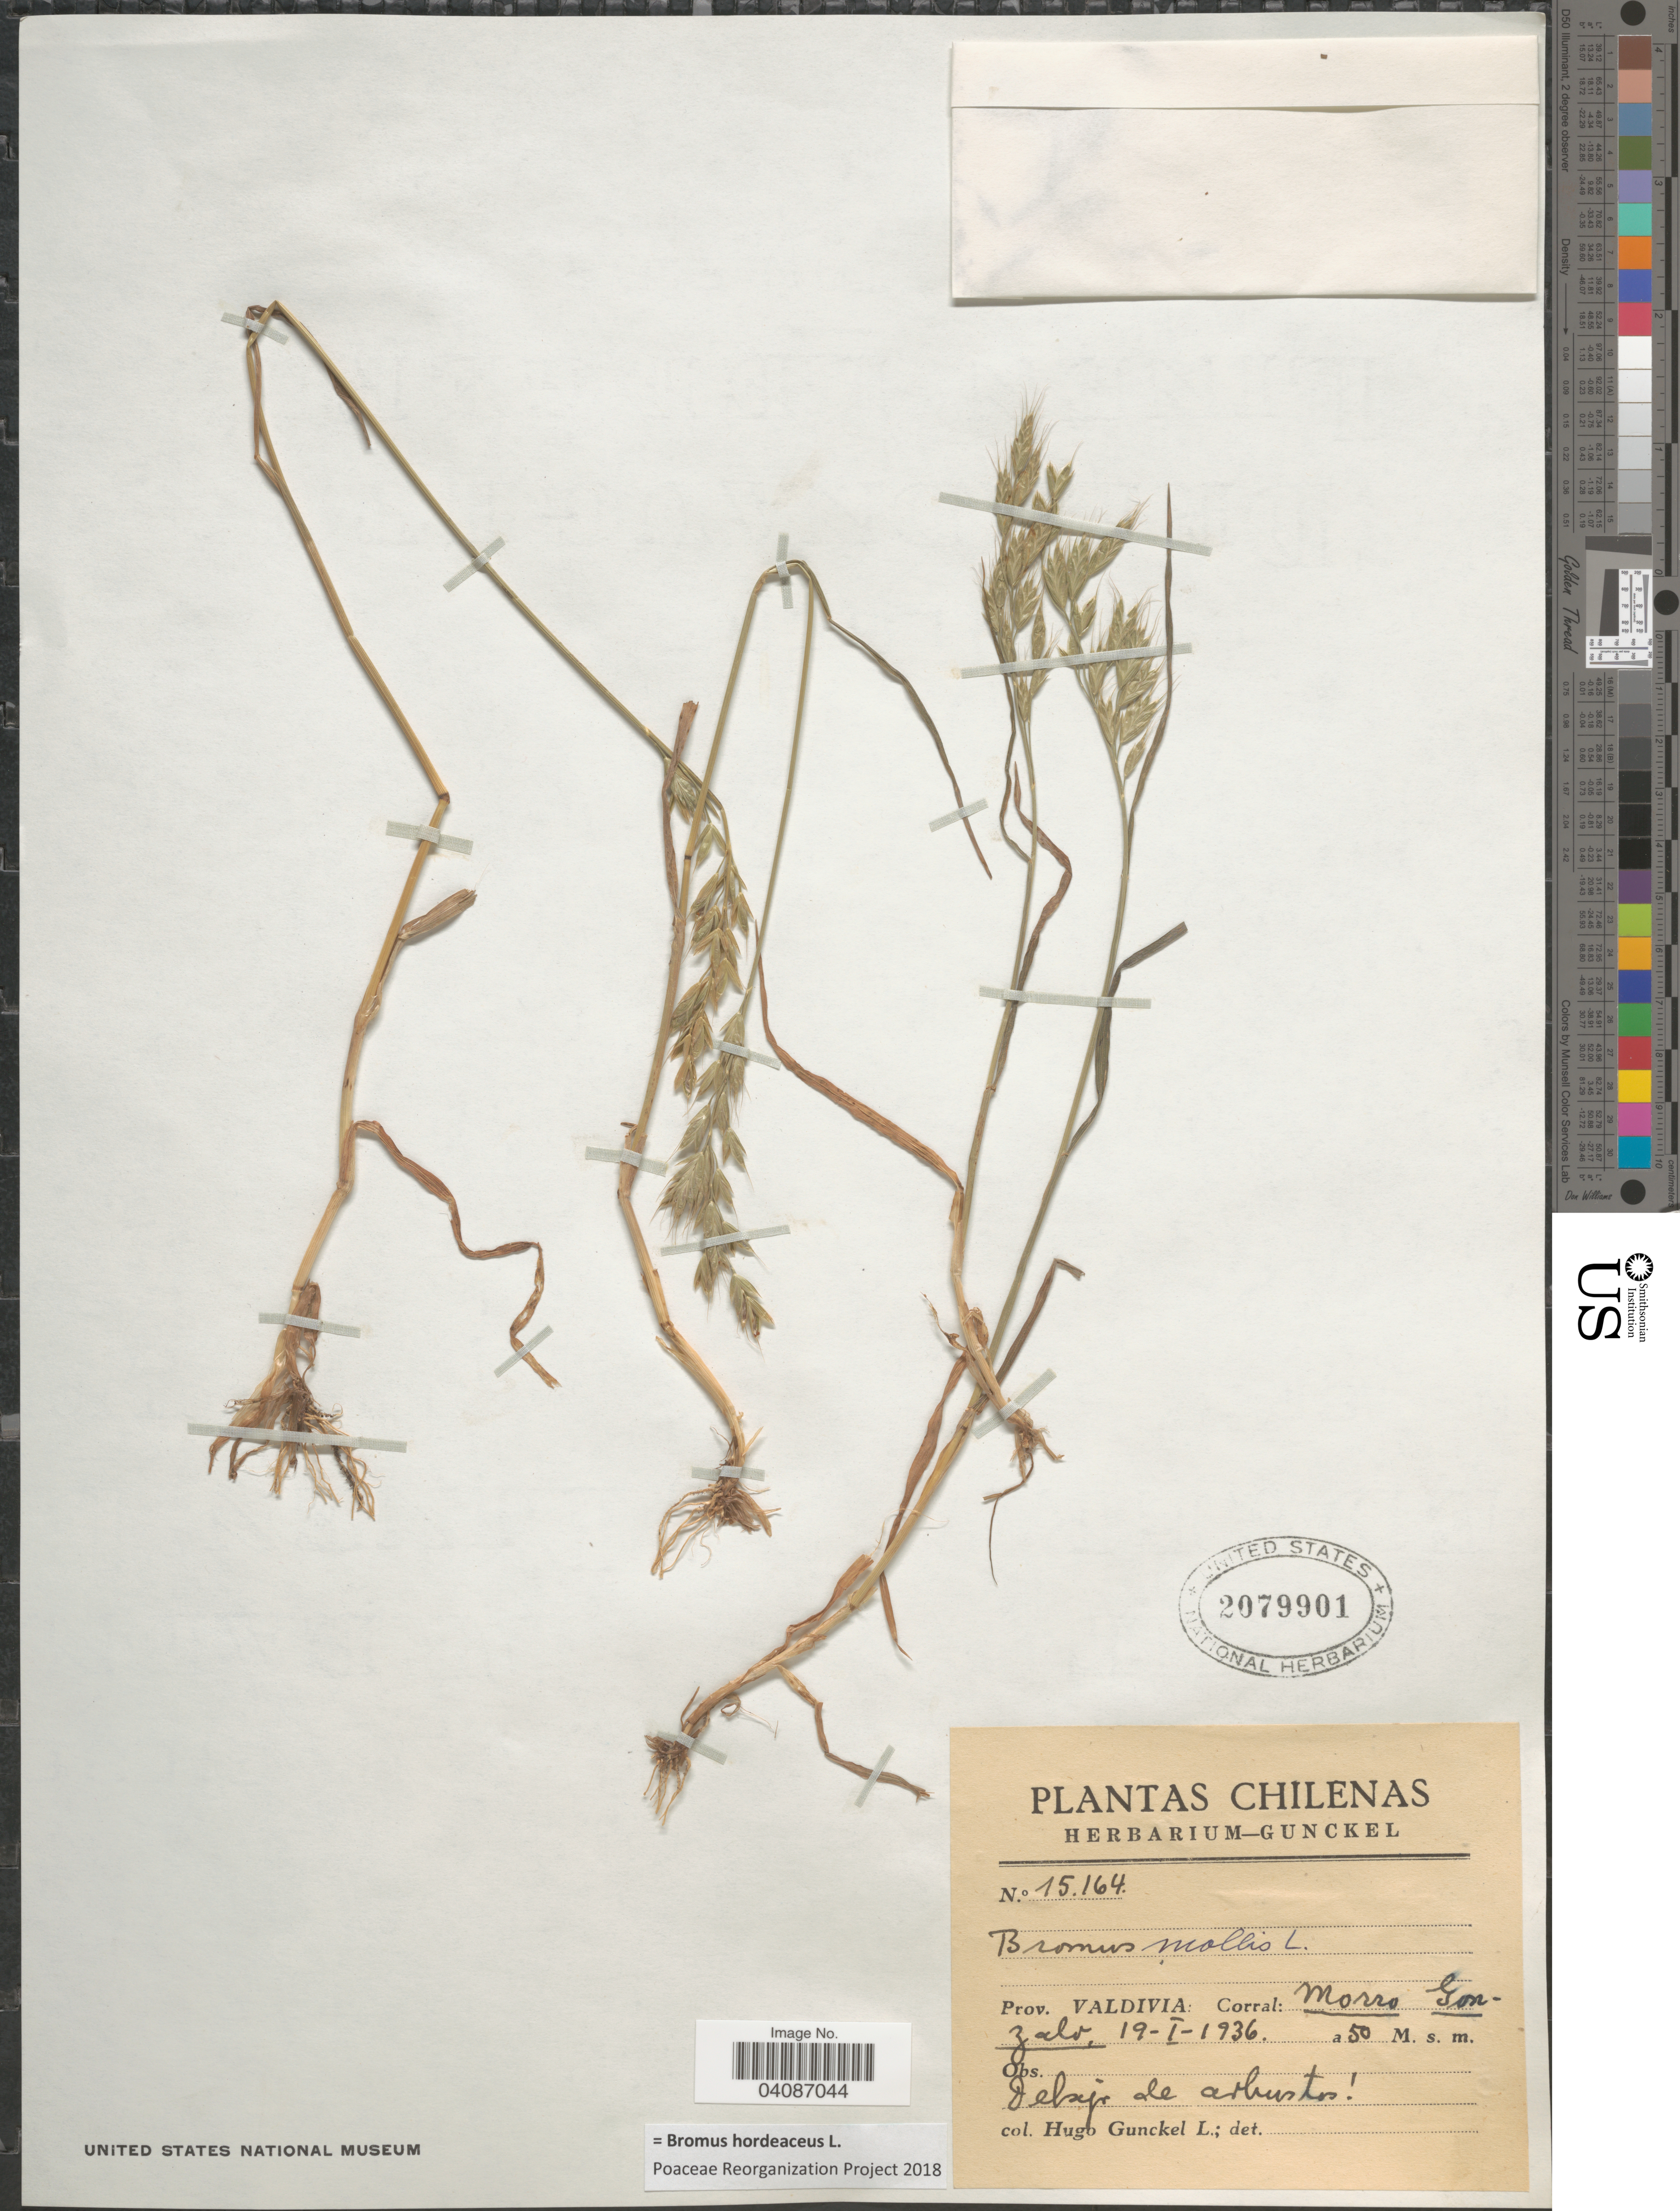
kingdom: Plantae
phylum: Tracheophyta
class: Liliopsida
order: Poales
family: Poaceae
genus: Bromus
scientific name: Bromus hordeaceus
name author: L.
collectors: H. Gunckel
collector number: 15164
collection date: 1936-01-19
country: Chile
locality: Prov. Valdivia: Corral: Morro Gonzal.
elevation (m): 50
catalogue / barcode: US 2079901